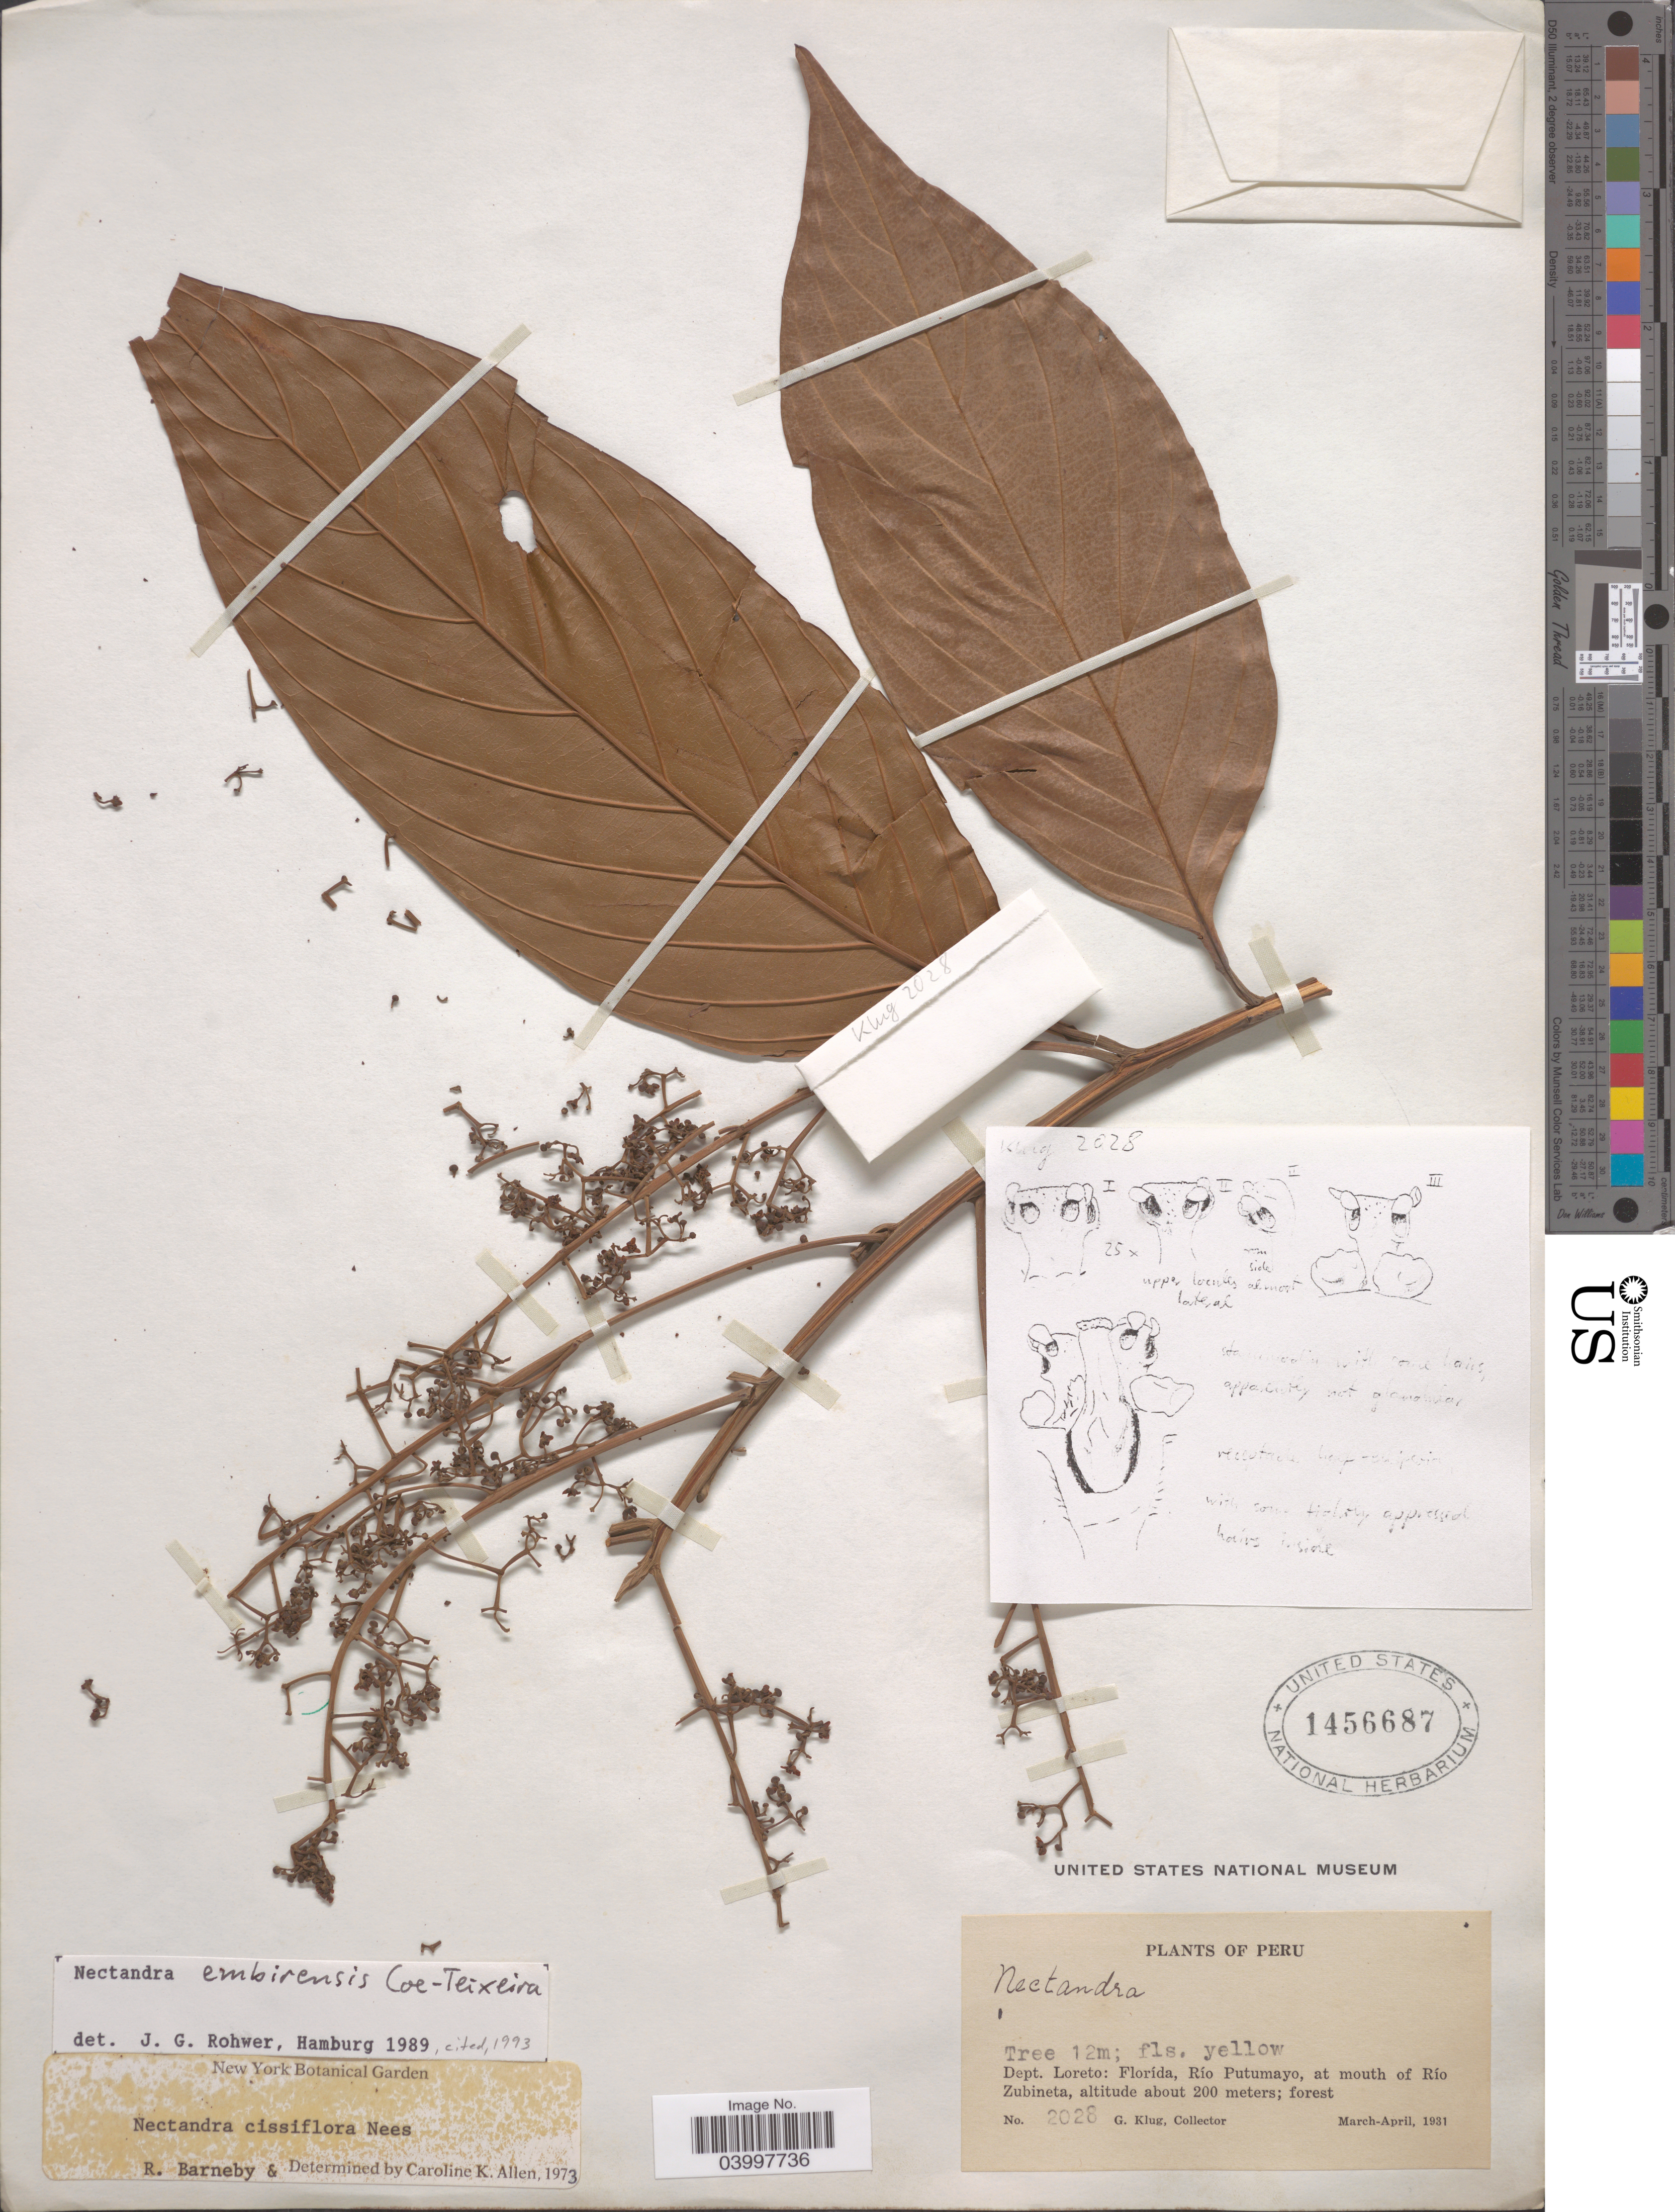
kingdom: Plantae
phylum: Tracheophyta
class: Magnoliopsida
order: Laurales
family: Lauraceae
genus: Ocotea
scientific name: Ocotea embirensis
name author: (Nees) Coe-Teix.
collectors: G. Klug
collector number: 2028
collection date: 1931-03/1931-04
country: Peru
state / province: Loreto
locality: Dept. Loreto Florída, Río Putumayo, at mouth of Río Zubineta.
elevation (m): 200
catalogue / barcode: US 1456687